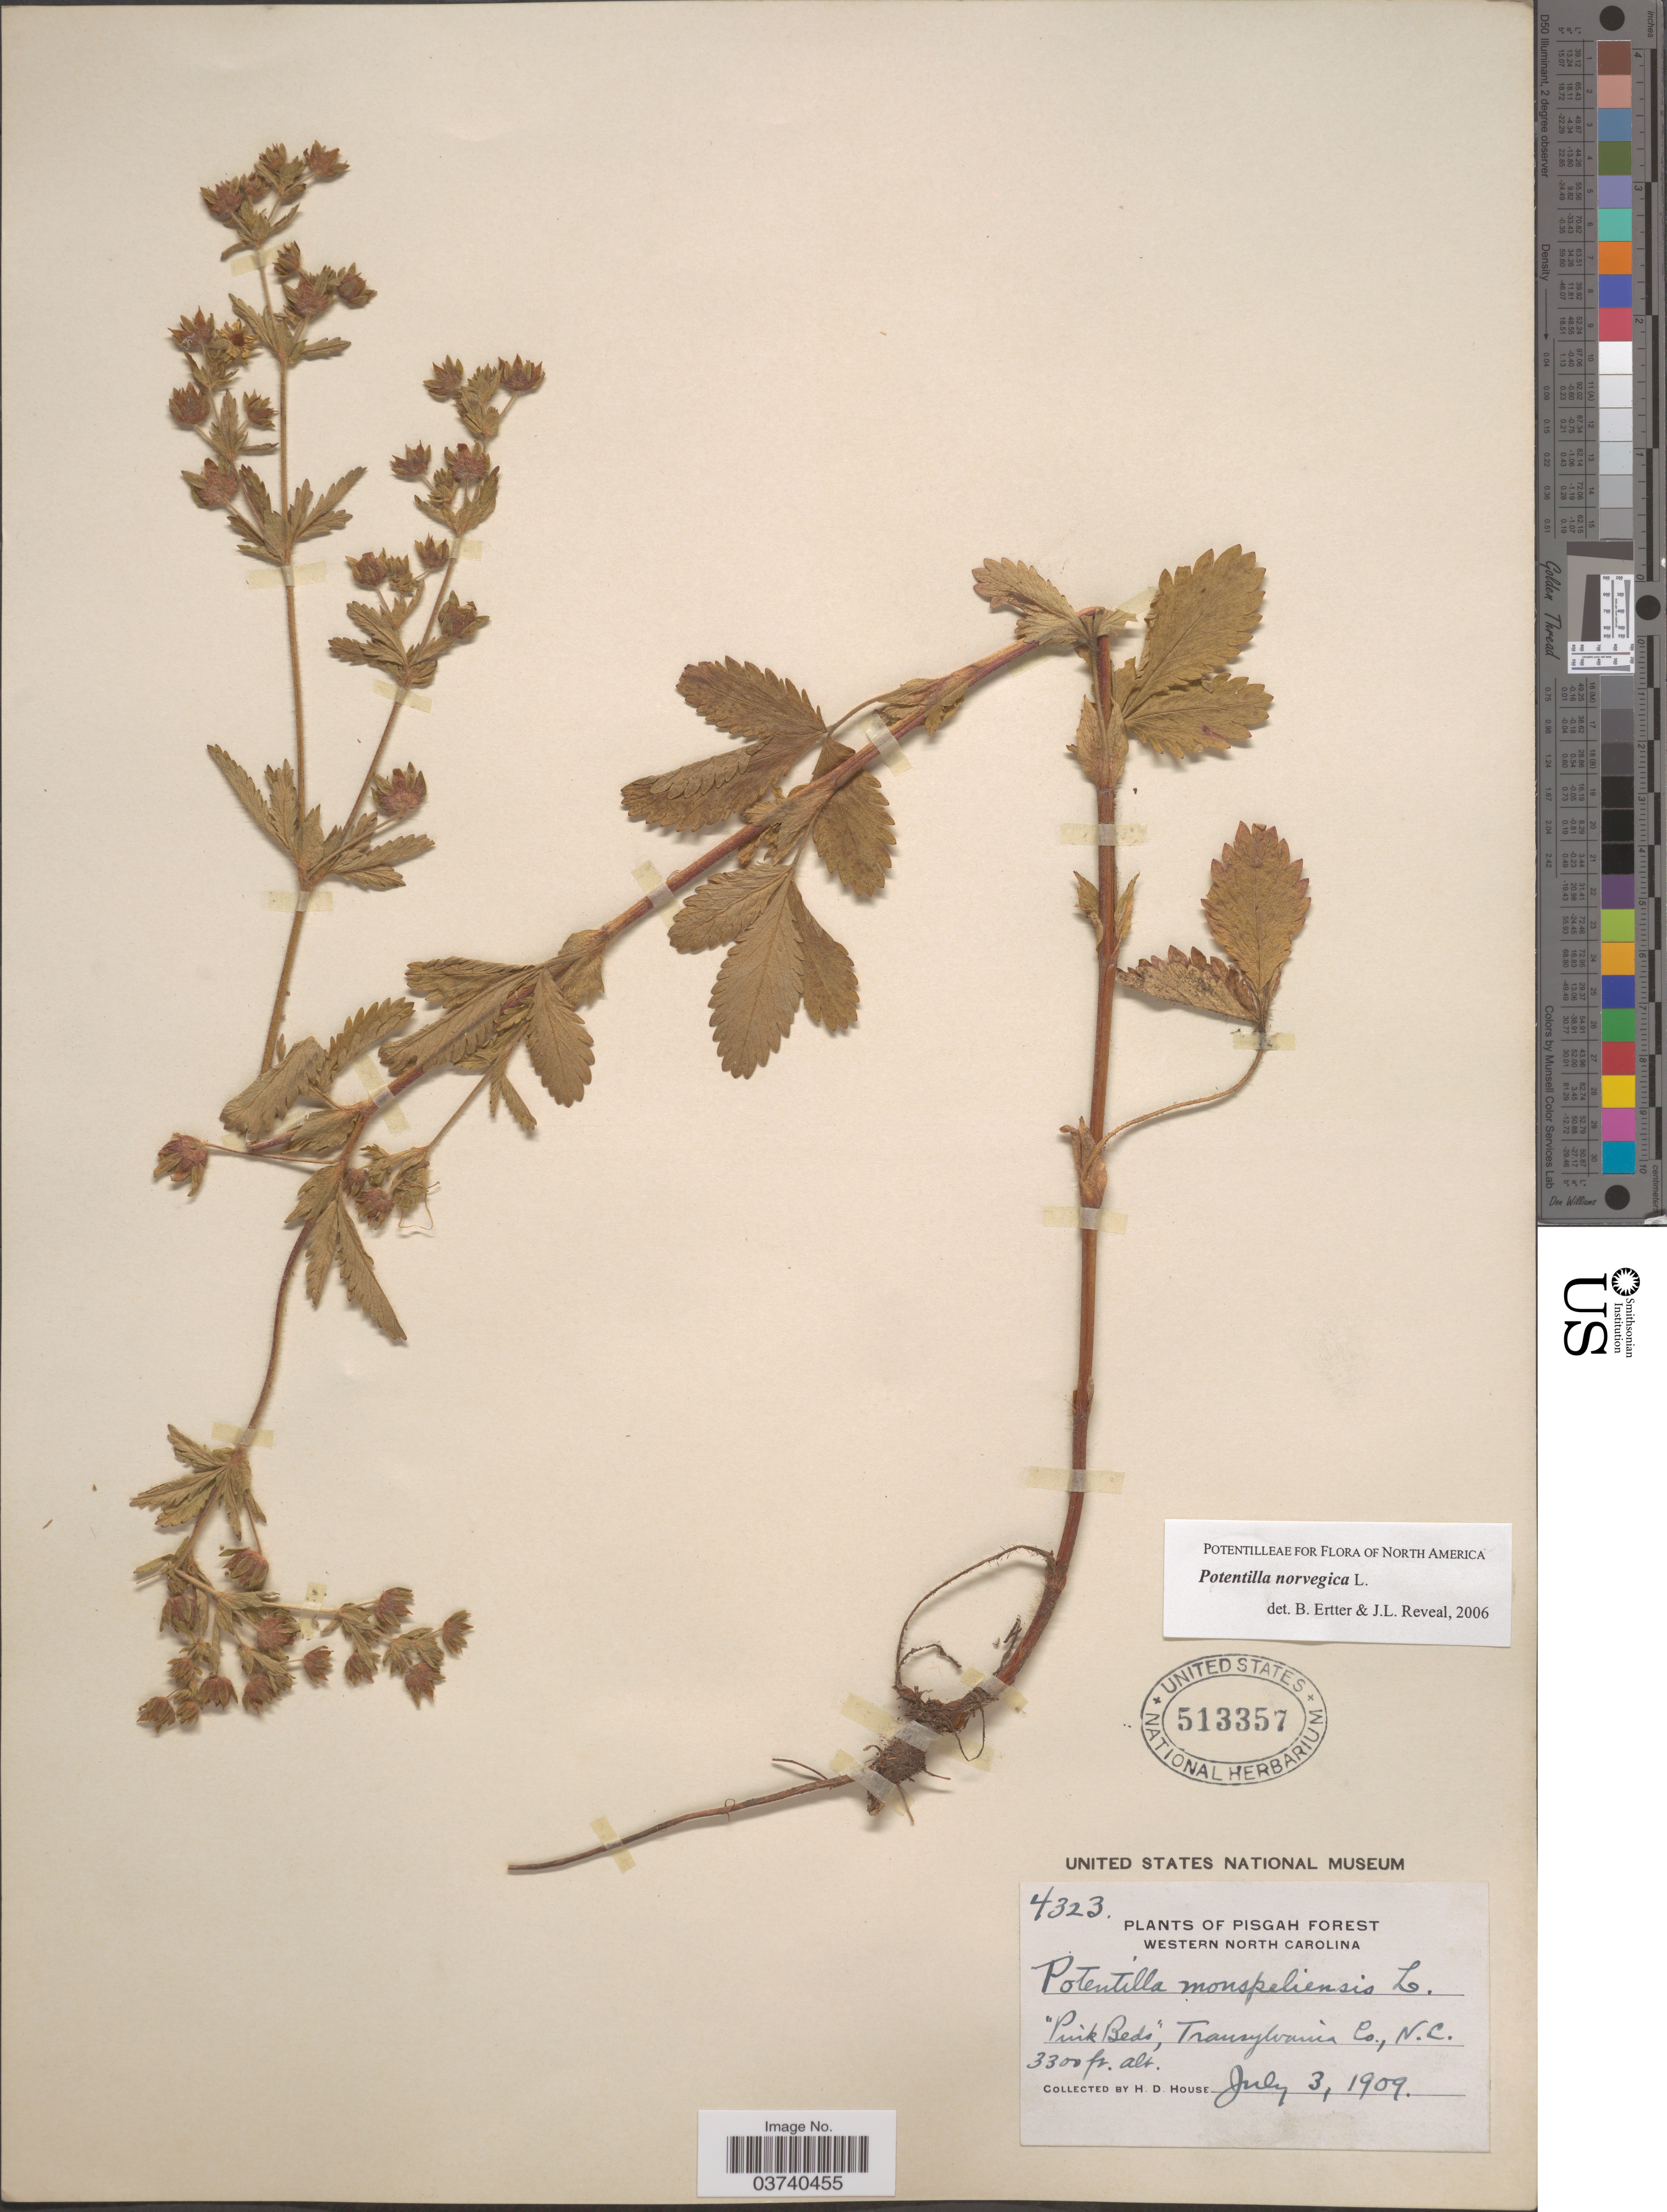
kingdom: Plantae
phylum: Tracheophyta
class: Magnoliopsida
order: Rosales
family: Rosaceae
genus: Potentilla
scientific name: Potentilla norvegica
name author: L.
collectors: H. D. House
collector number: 4323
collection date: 1909-07-03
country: United States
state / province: North Carolina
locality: Pisgah Forest. Western North Carolina. "Pink Beds", Transylvania Co.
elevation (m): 1006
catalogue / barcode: US 513357